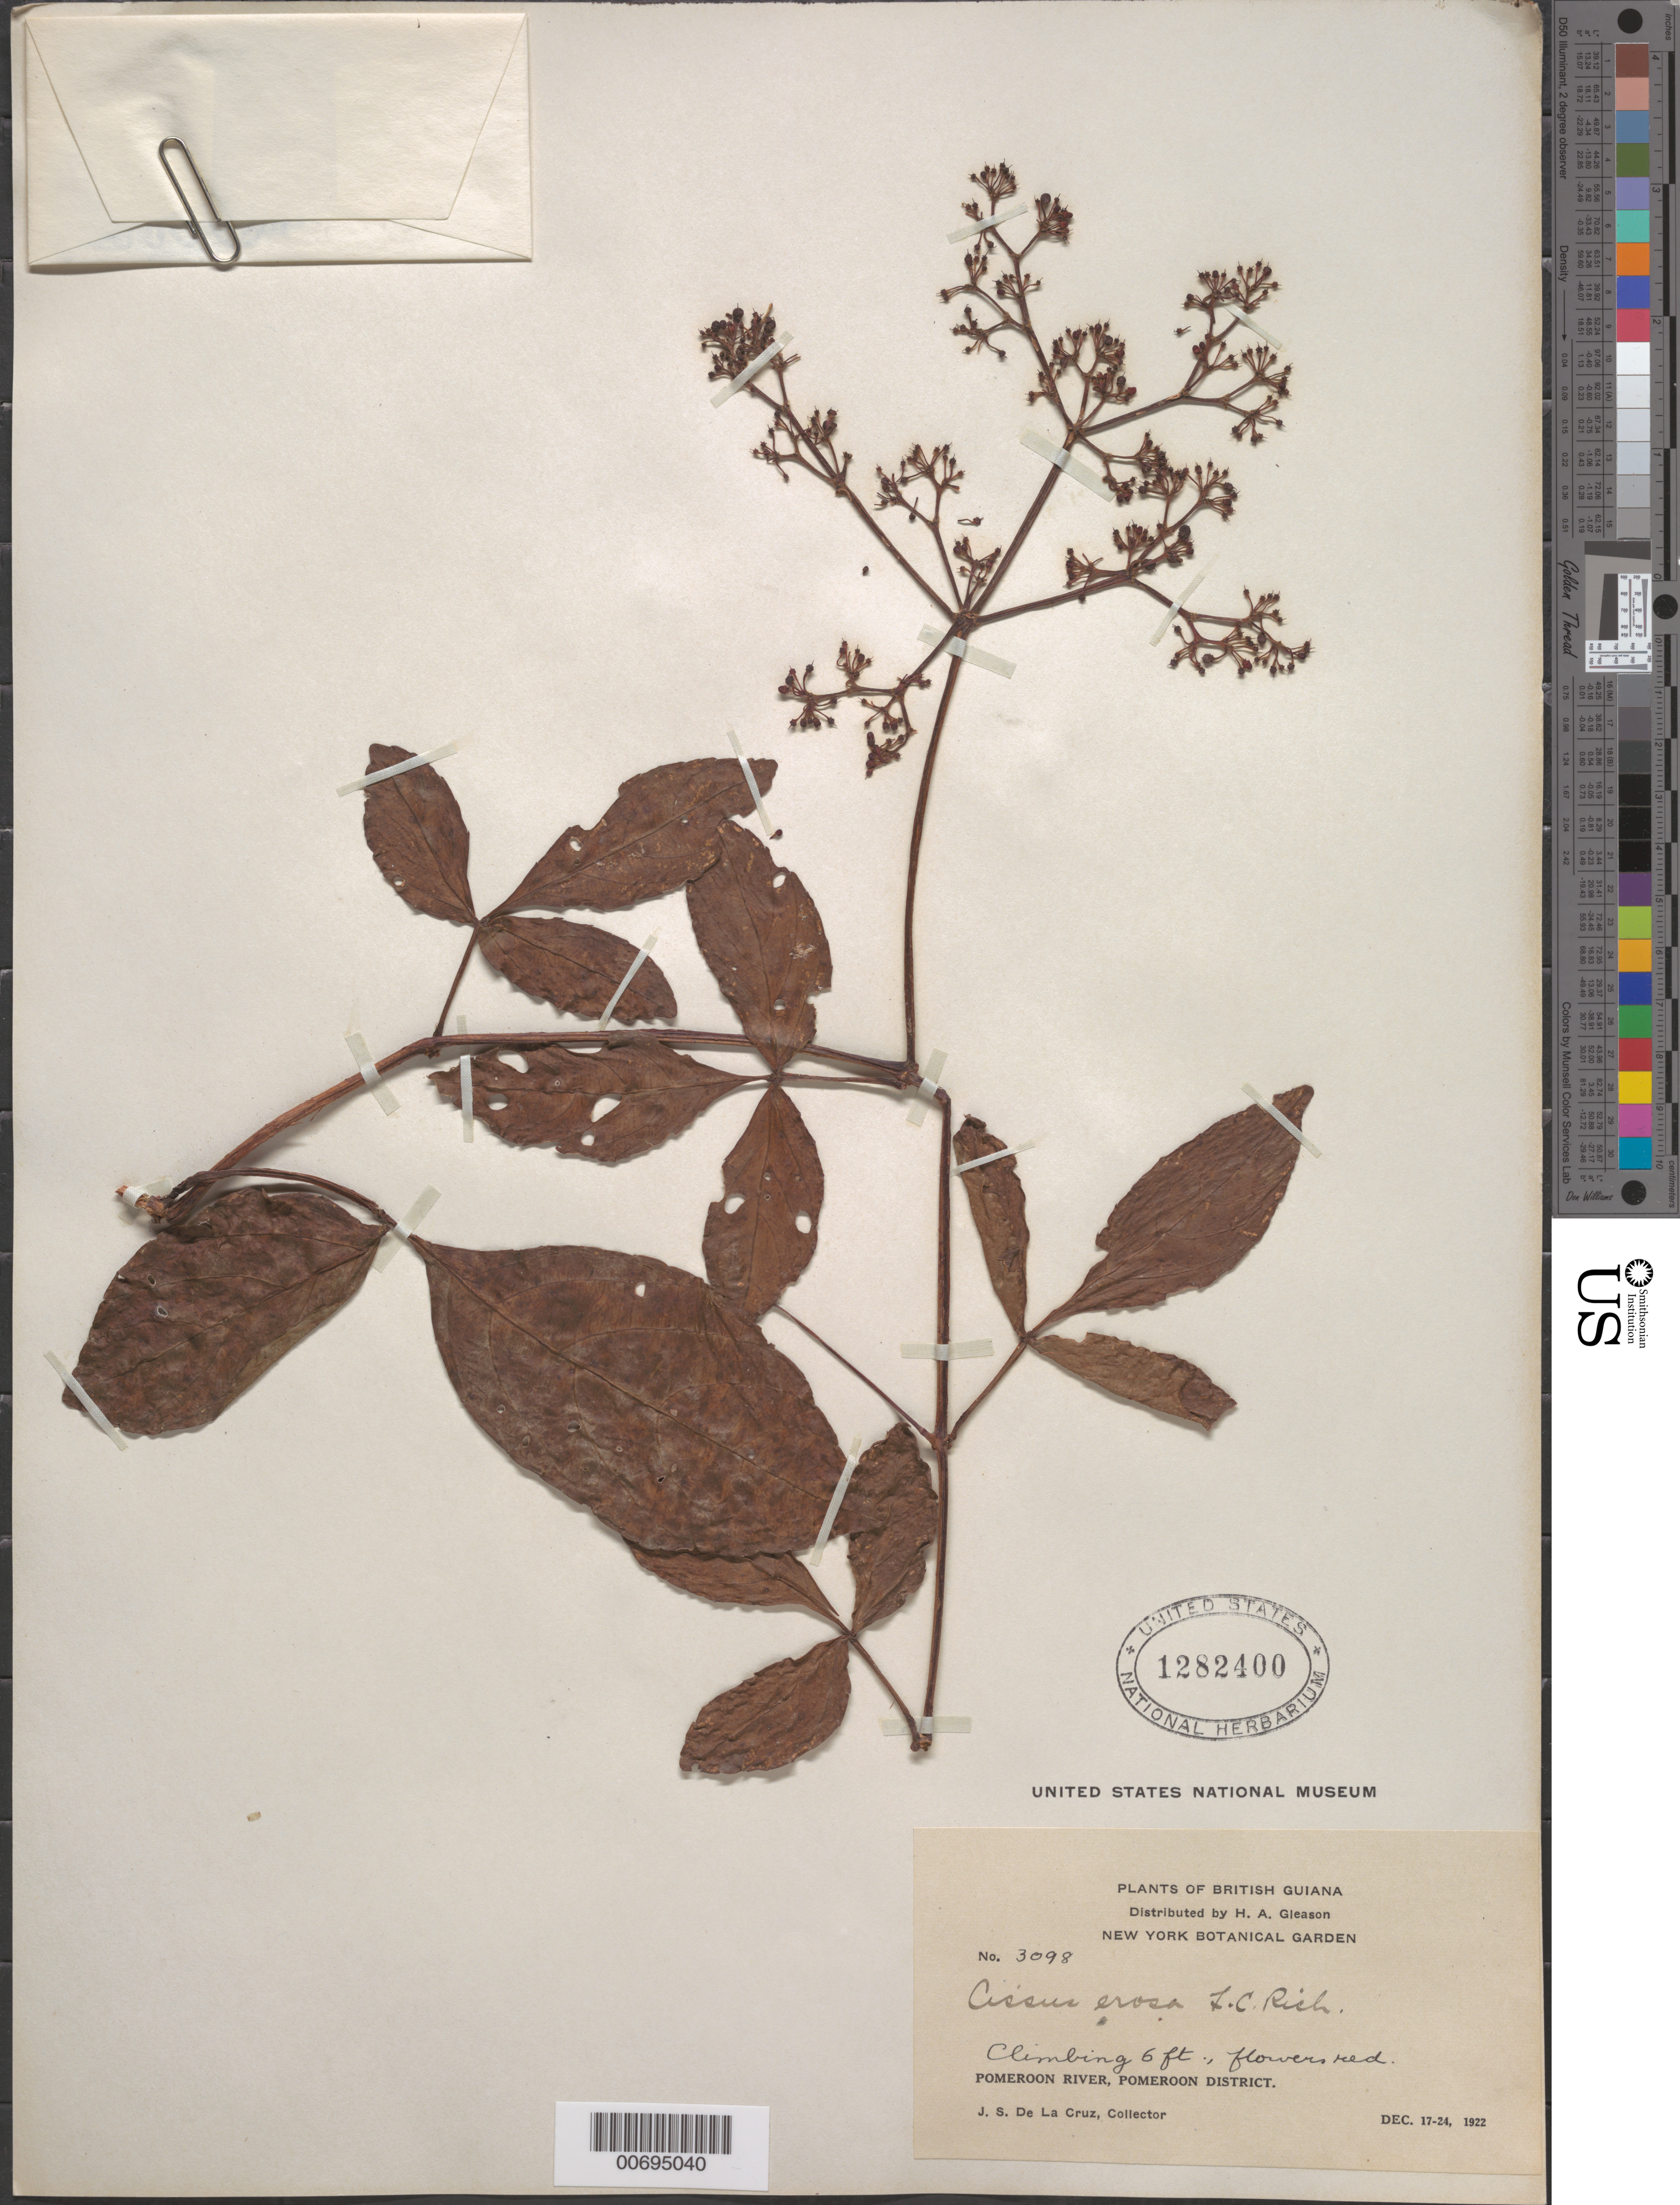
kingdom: Plantae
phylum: Tracheophyta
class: Magnoliopsida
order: Vitales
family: Vitaceae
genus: Cissus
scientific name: Cissus erosa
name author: Rich.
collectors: J. S. de la Cruz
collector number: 3098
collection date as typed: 17-Dec-22 to 24-Dec-22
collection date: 1922-12-17/1922-12-24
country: Guyana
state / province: Pomeroon-Supenaam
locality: Pomeroon R.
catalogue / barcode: US 1282400